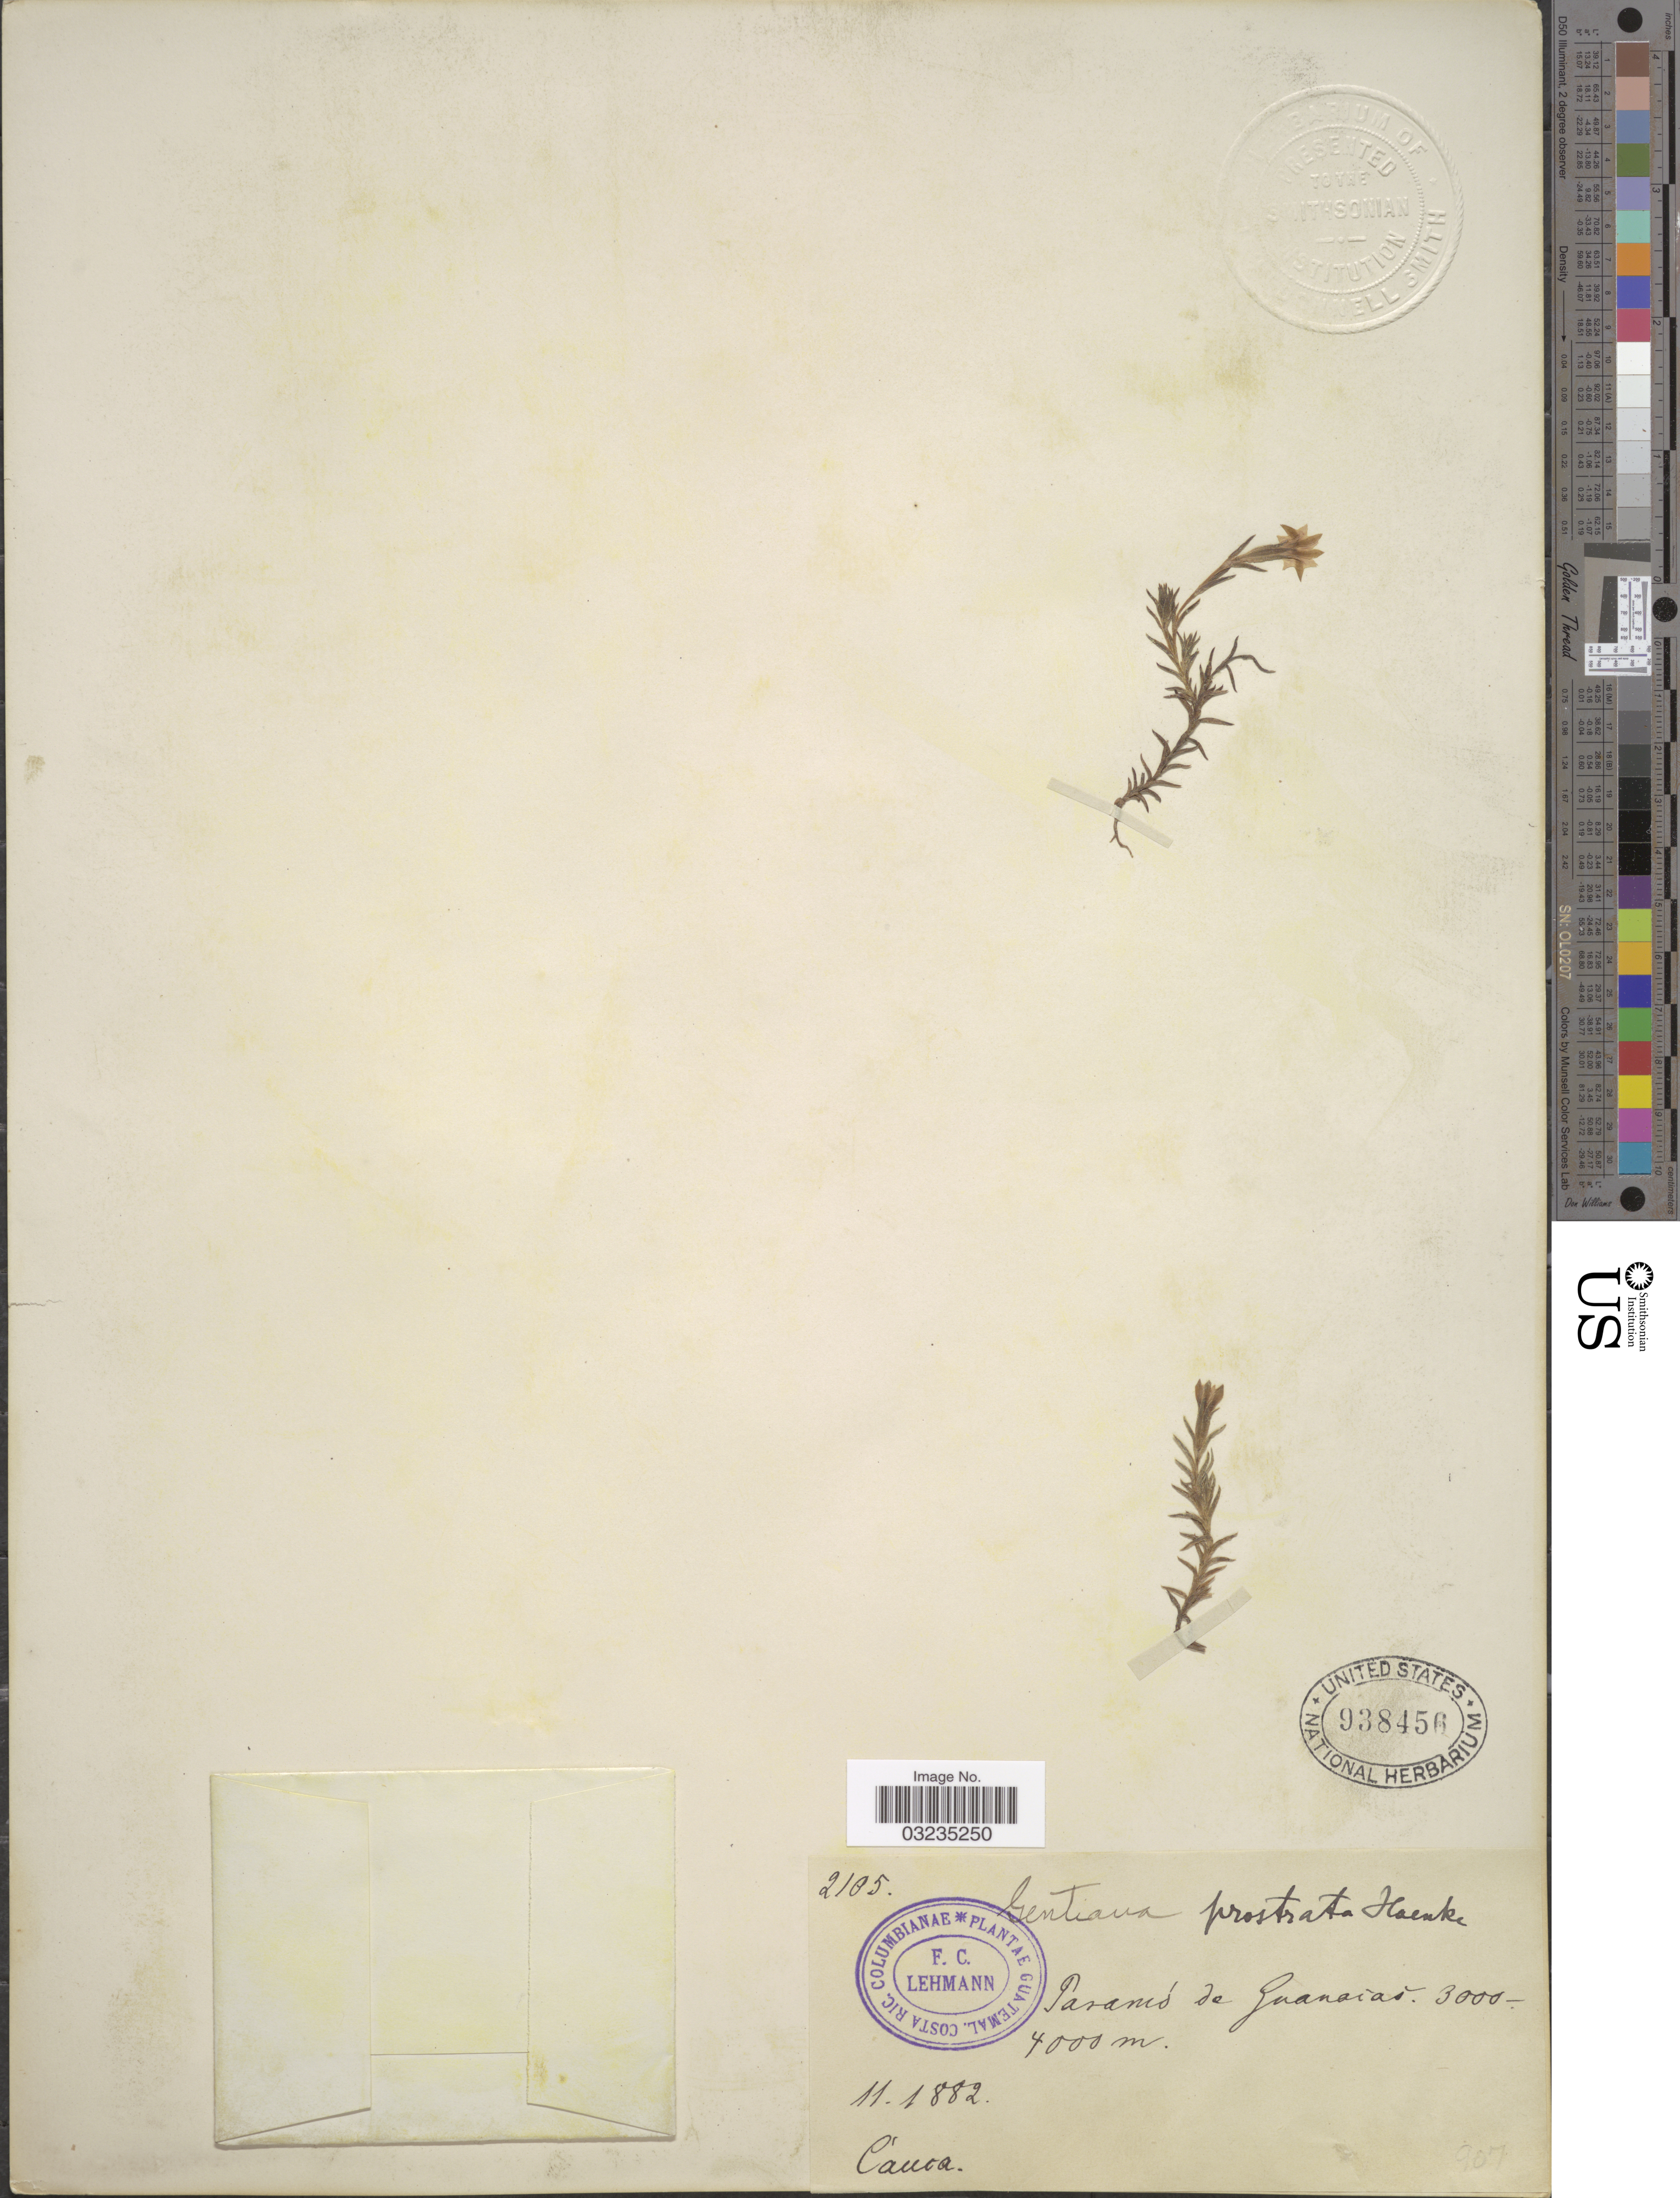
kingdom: Plantae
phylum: Tracheophyta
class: Magnoliopsida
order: Gentianales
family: Gentianaceae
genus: Gentiana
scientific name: Gentiana prostrata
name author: Haenke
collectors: F. C. Lehmann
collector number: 2105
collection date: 1882-11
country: Colombia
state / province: Cauca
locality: Paramó de Guanacas.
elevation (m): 3000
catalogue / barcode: US 938456